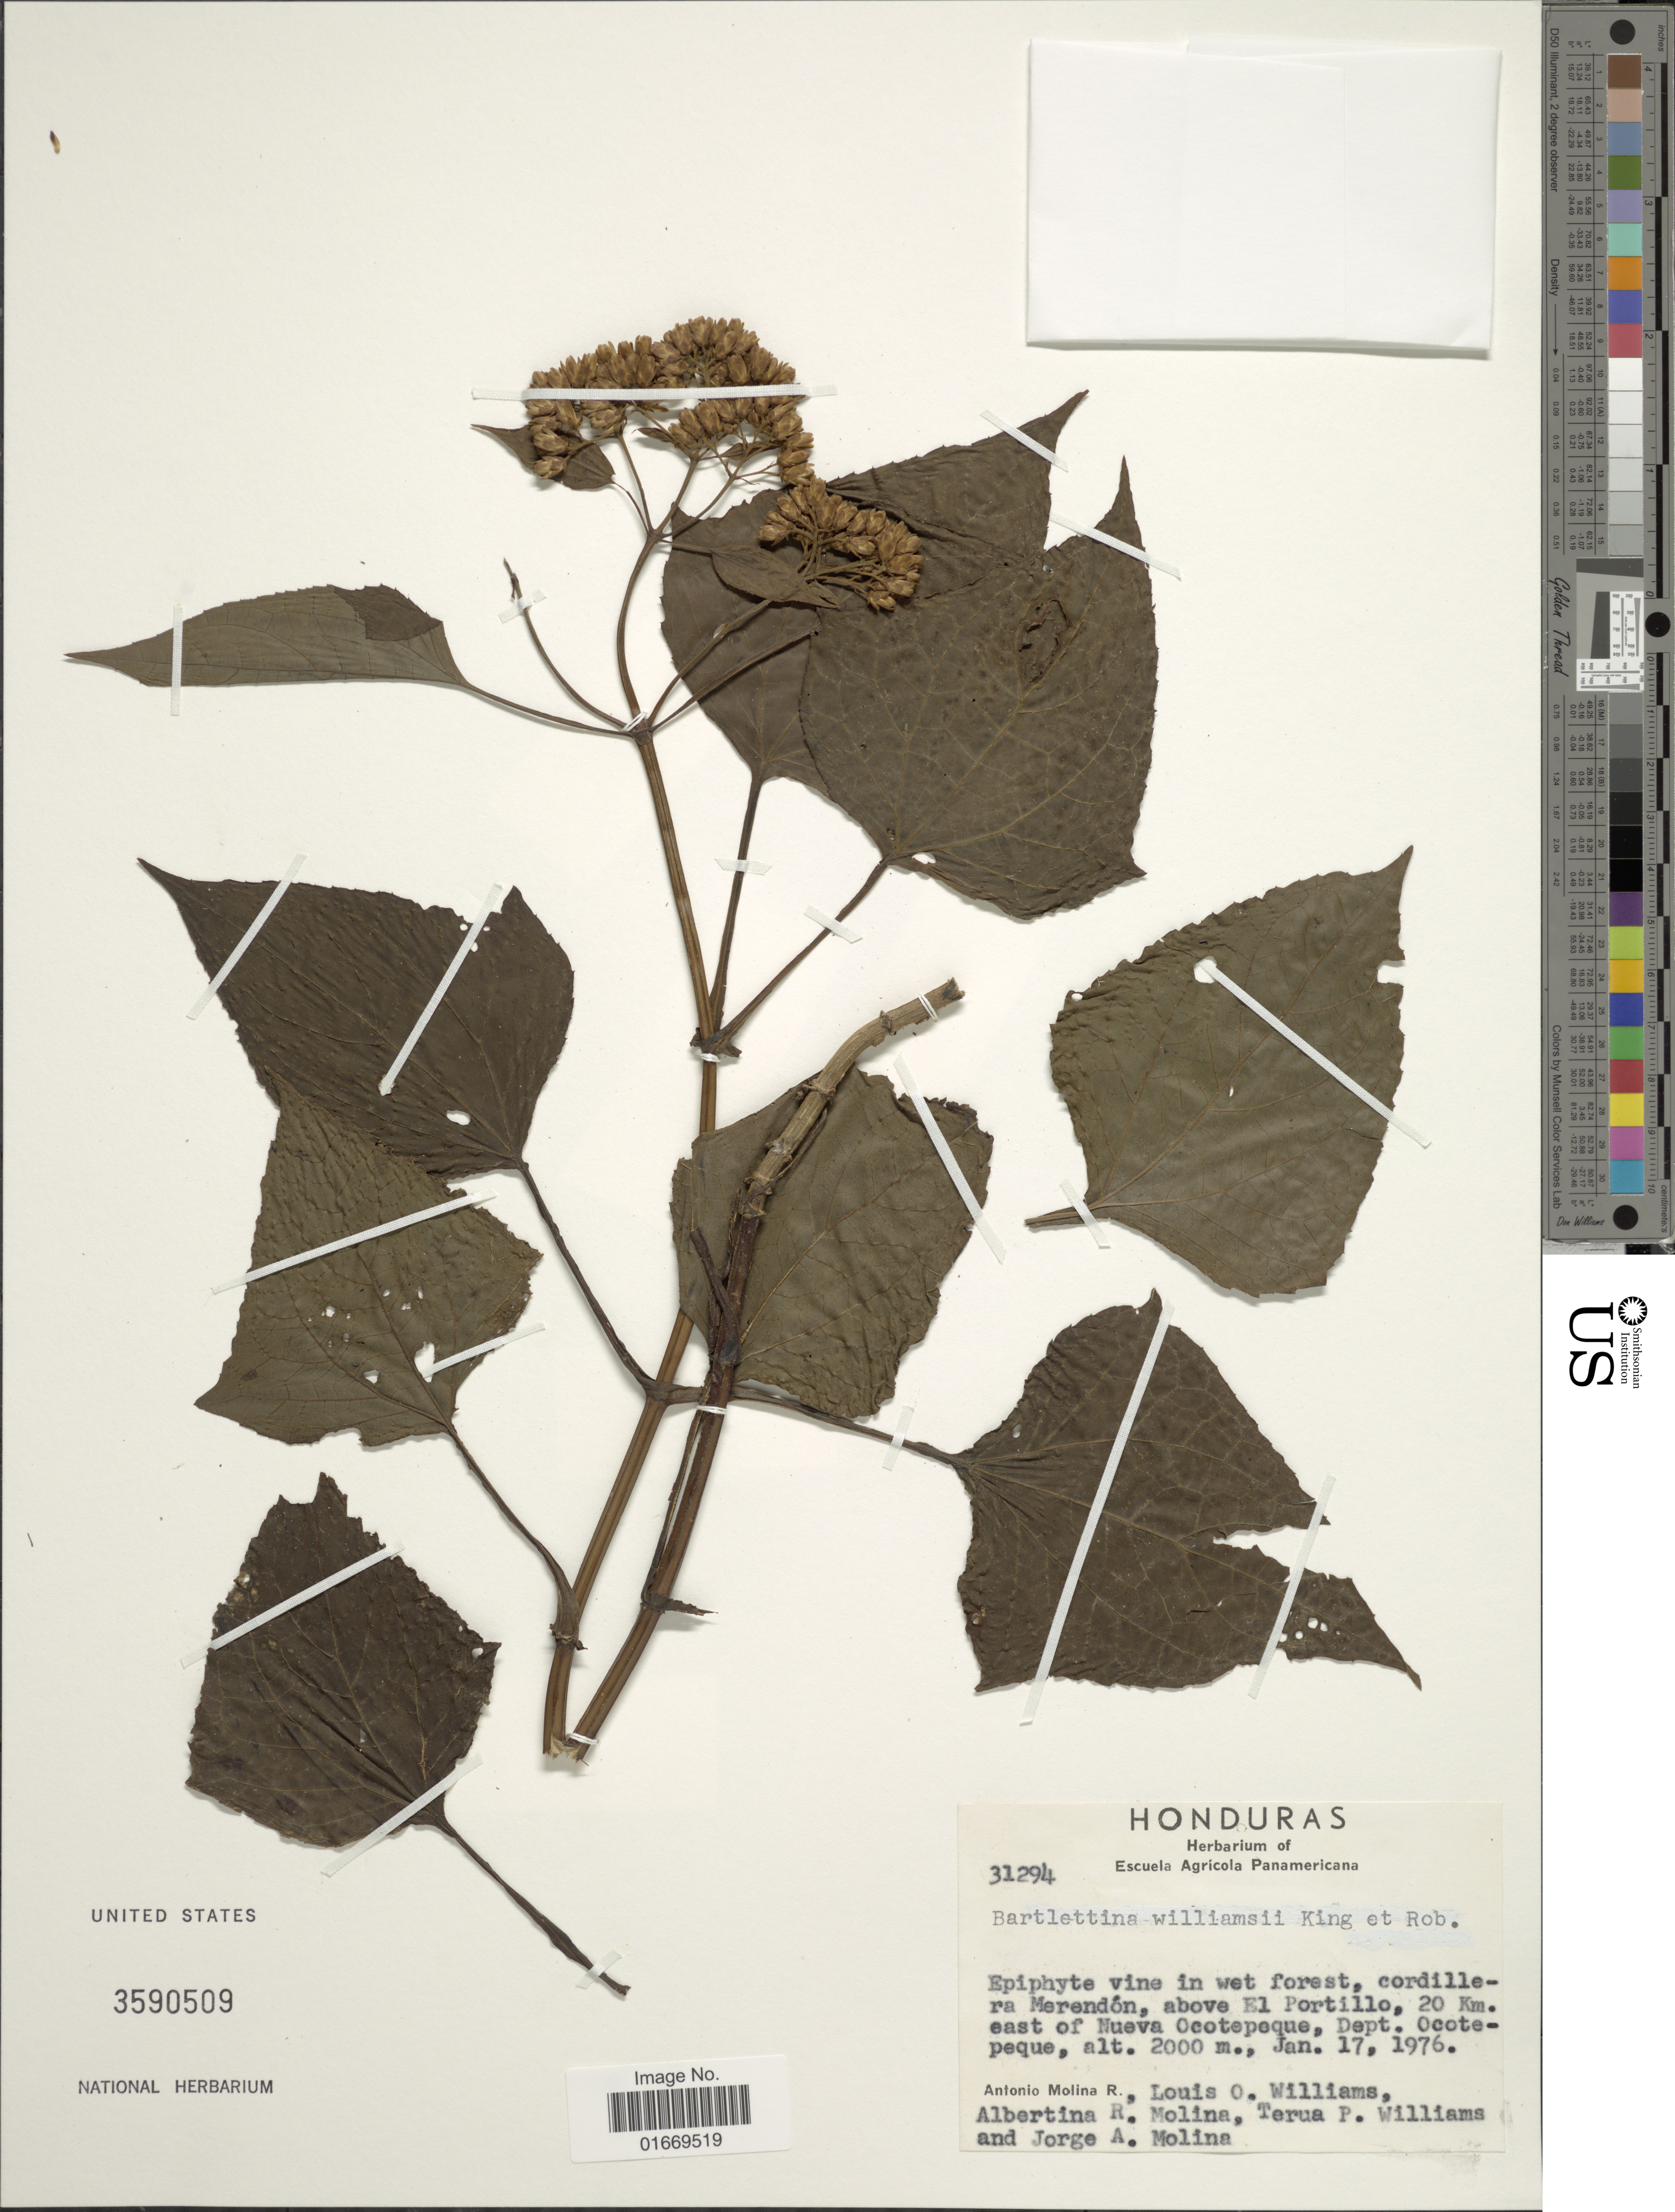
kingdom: Plantae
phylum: Tracheophyta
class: Magnoliopsida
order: Asterales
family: Asteraceae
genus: Bartlettina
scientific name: Bartlettina williamsii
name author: R.M. King & H. Rob.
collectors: A. Molina R., L. O. Williams, A. R. Molina, T. P. Williams & J. A. Molina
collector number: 31294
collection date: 1976-01-17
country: Honduras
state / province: Ocotepeque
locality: Epiphyte vine in wet forest, cordillera Merendón, above El Portillo, 20 km east of Nueva Ocotepeque, Dept. Ocotepeque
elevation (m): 2000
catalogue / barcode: US 3590509